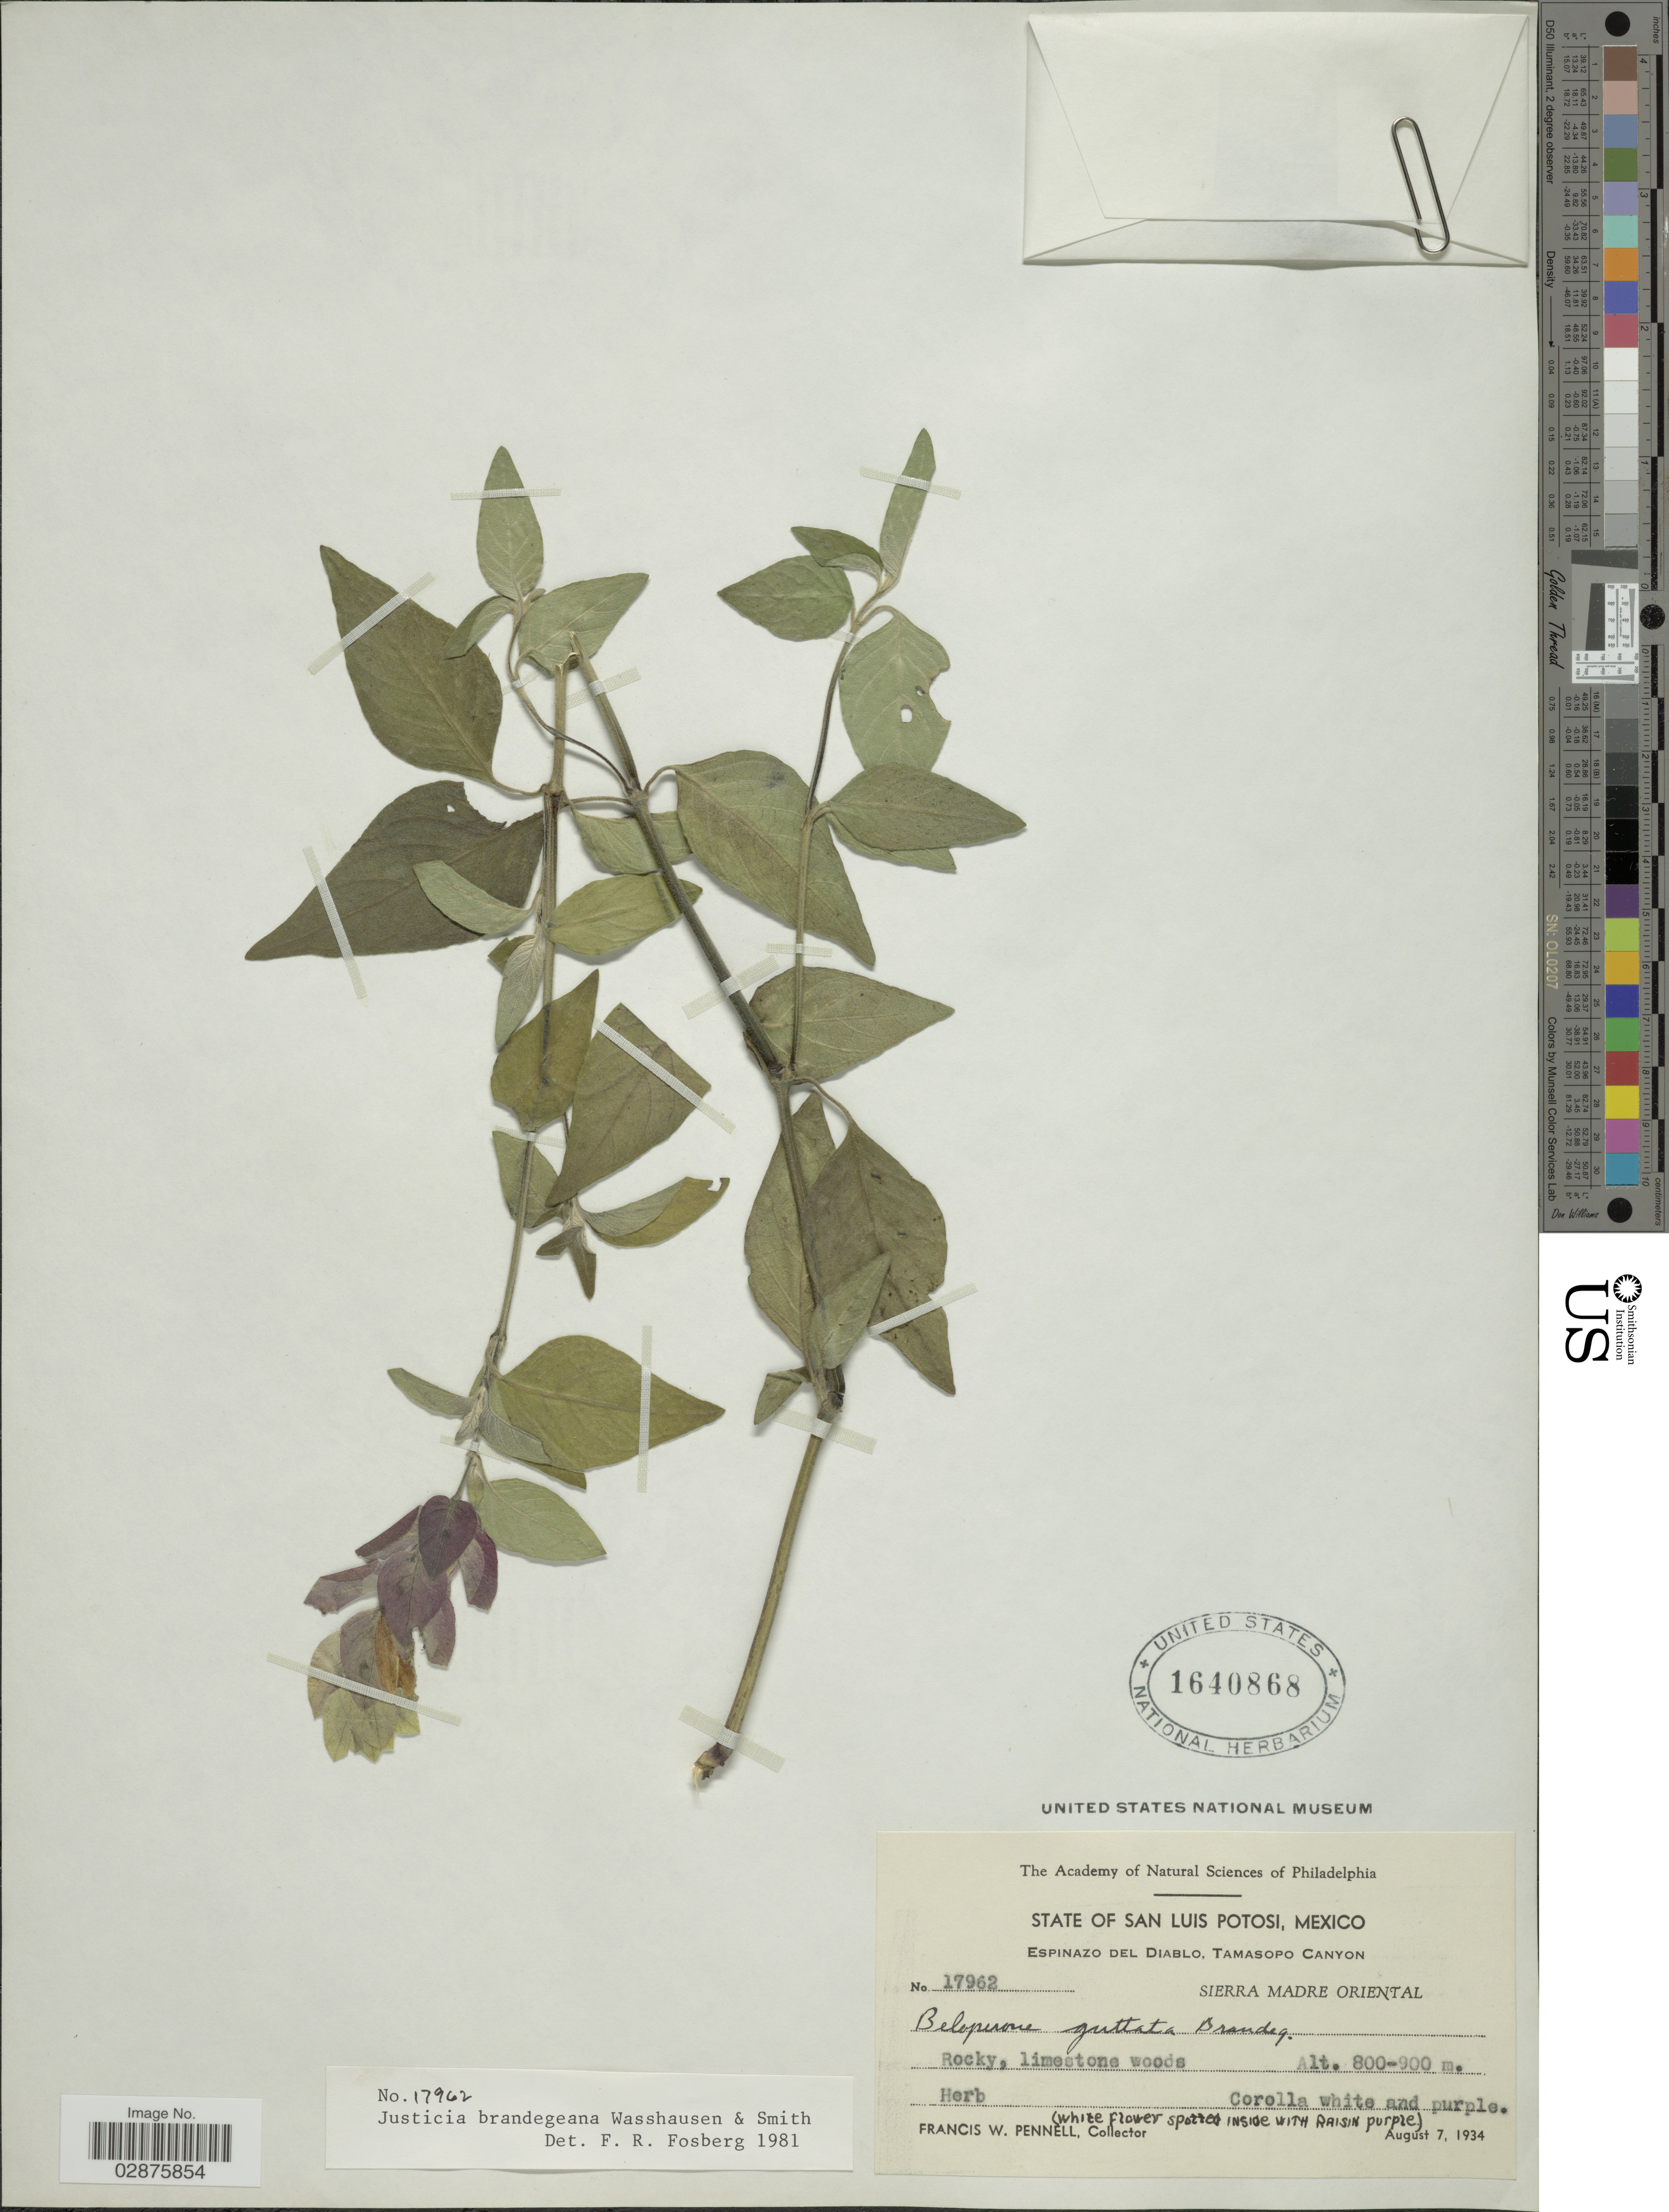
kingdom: Plantae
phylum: Tracheophyta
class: Magnoliopsida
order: Lamiales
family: Acanthaceae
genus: Justicia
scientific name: Justicia brandegeana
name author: Wassh. & L.B. Sm.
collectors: F. W. Pennell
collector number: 17962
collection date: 1934-08-07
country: Mexico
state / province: San Luis Potosí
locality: Espinazo Del Diablo, Tamasopo Canyon, Sierra Madre Oriental.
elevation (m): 800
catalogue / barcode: US 1640868